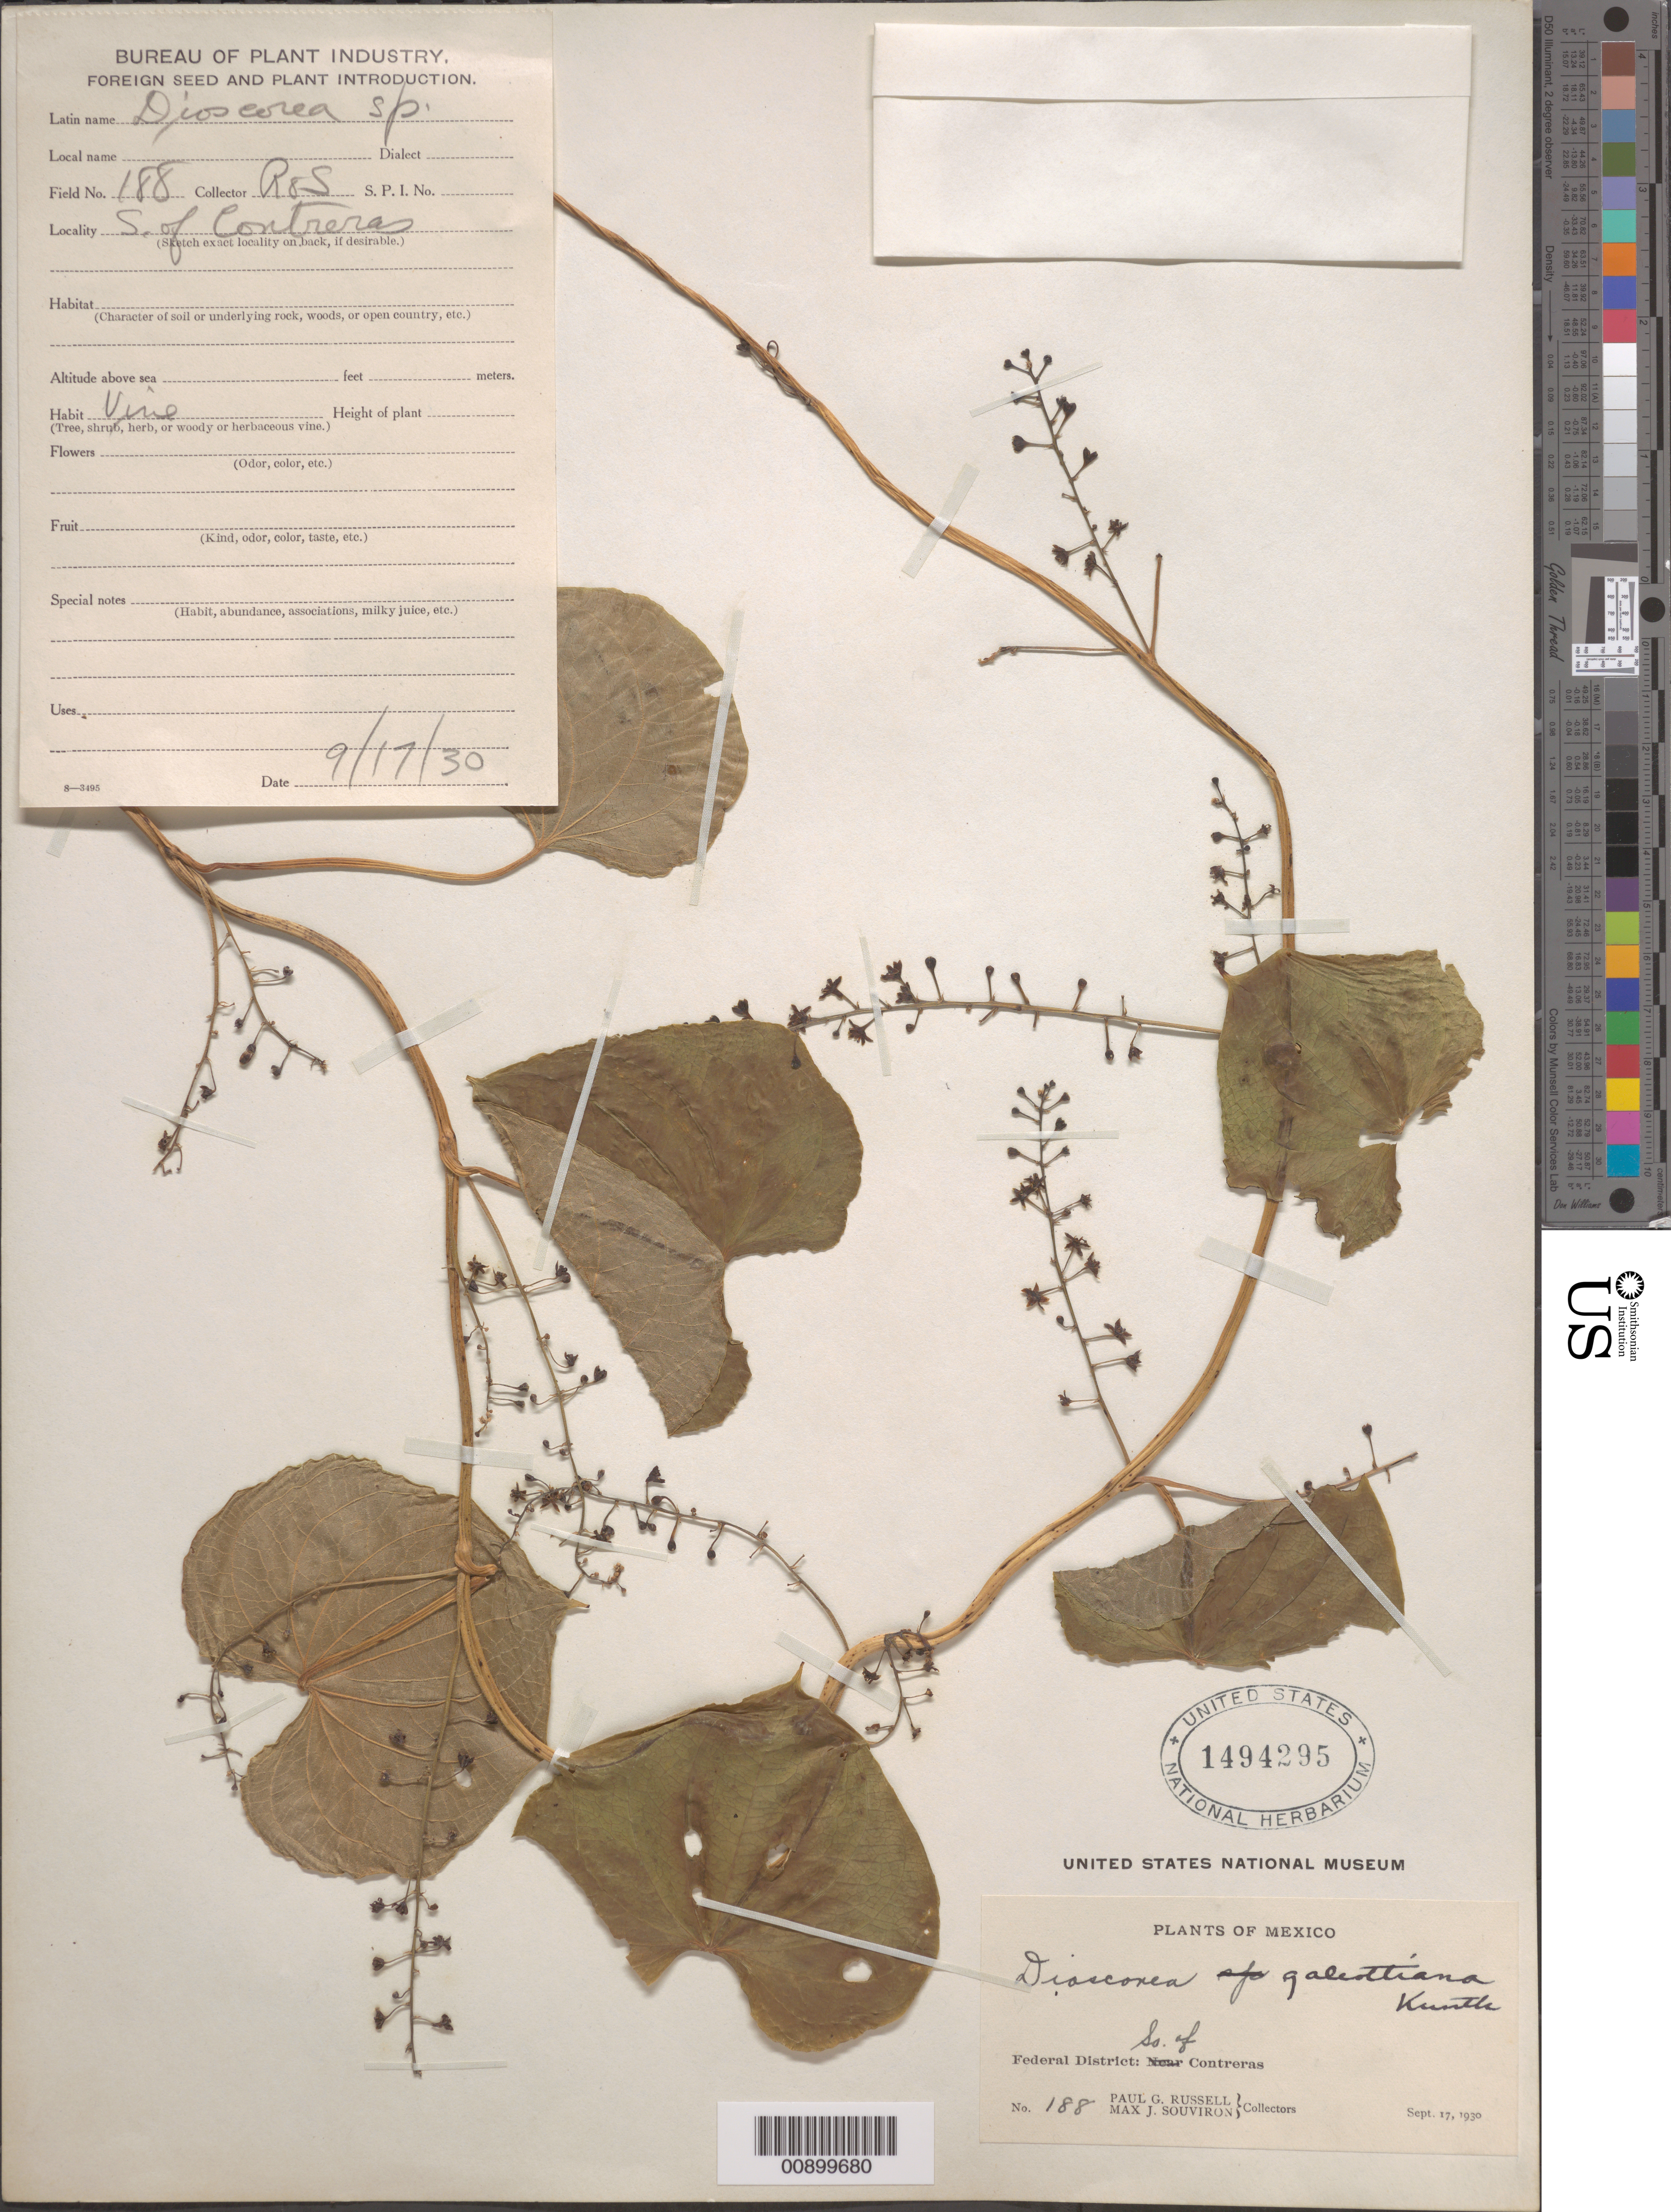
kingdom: Plantae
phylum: Tracheophyta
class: Liliopsida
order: Dioscoreales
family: Dioscoreaceae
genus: Dioscorea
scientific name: Dioscorea galeottiana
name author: Kunth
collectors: P. G. Russell & M. J. Souviron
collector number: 188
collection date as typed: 17 Sep 1930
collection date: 1930-09-17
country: Mexico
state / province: Distrito Federal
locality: Federal District: S of Contreras.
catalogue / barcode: US 1494295